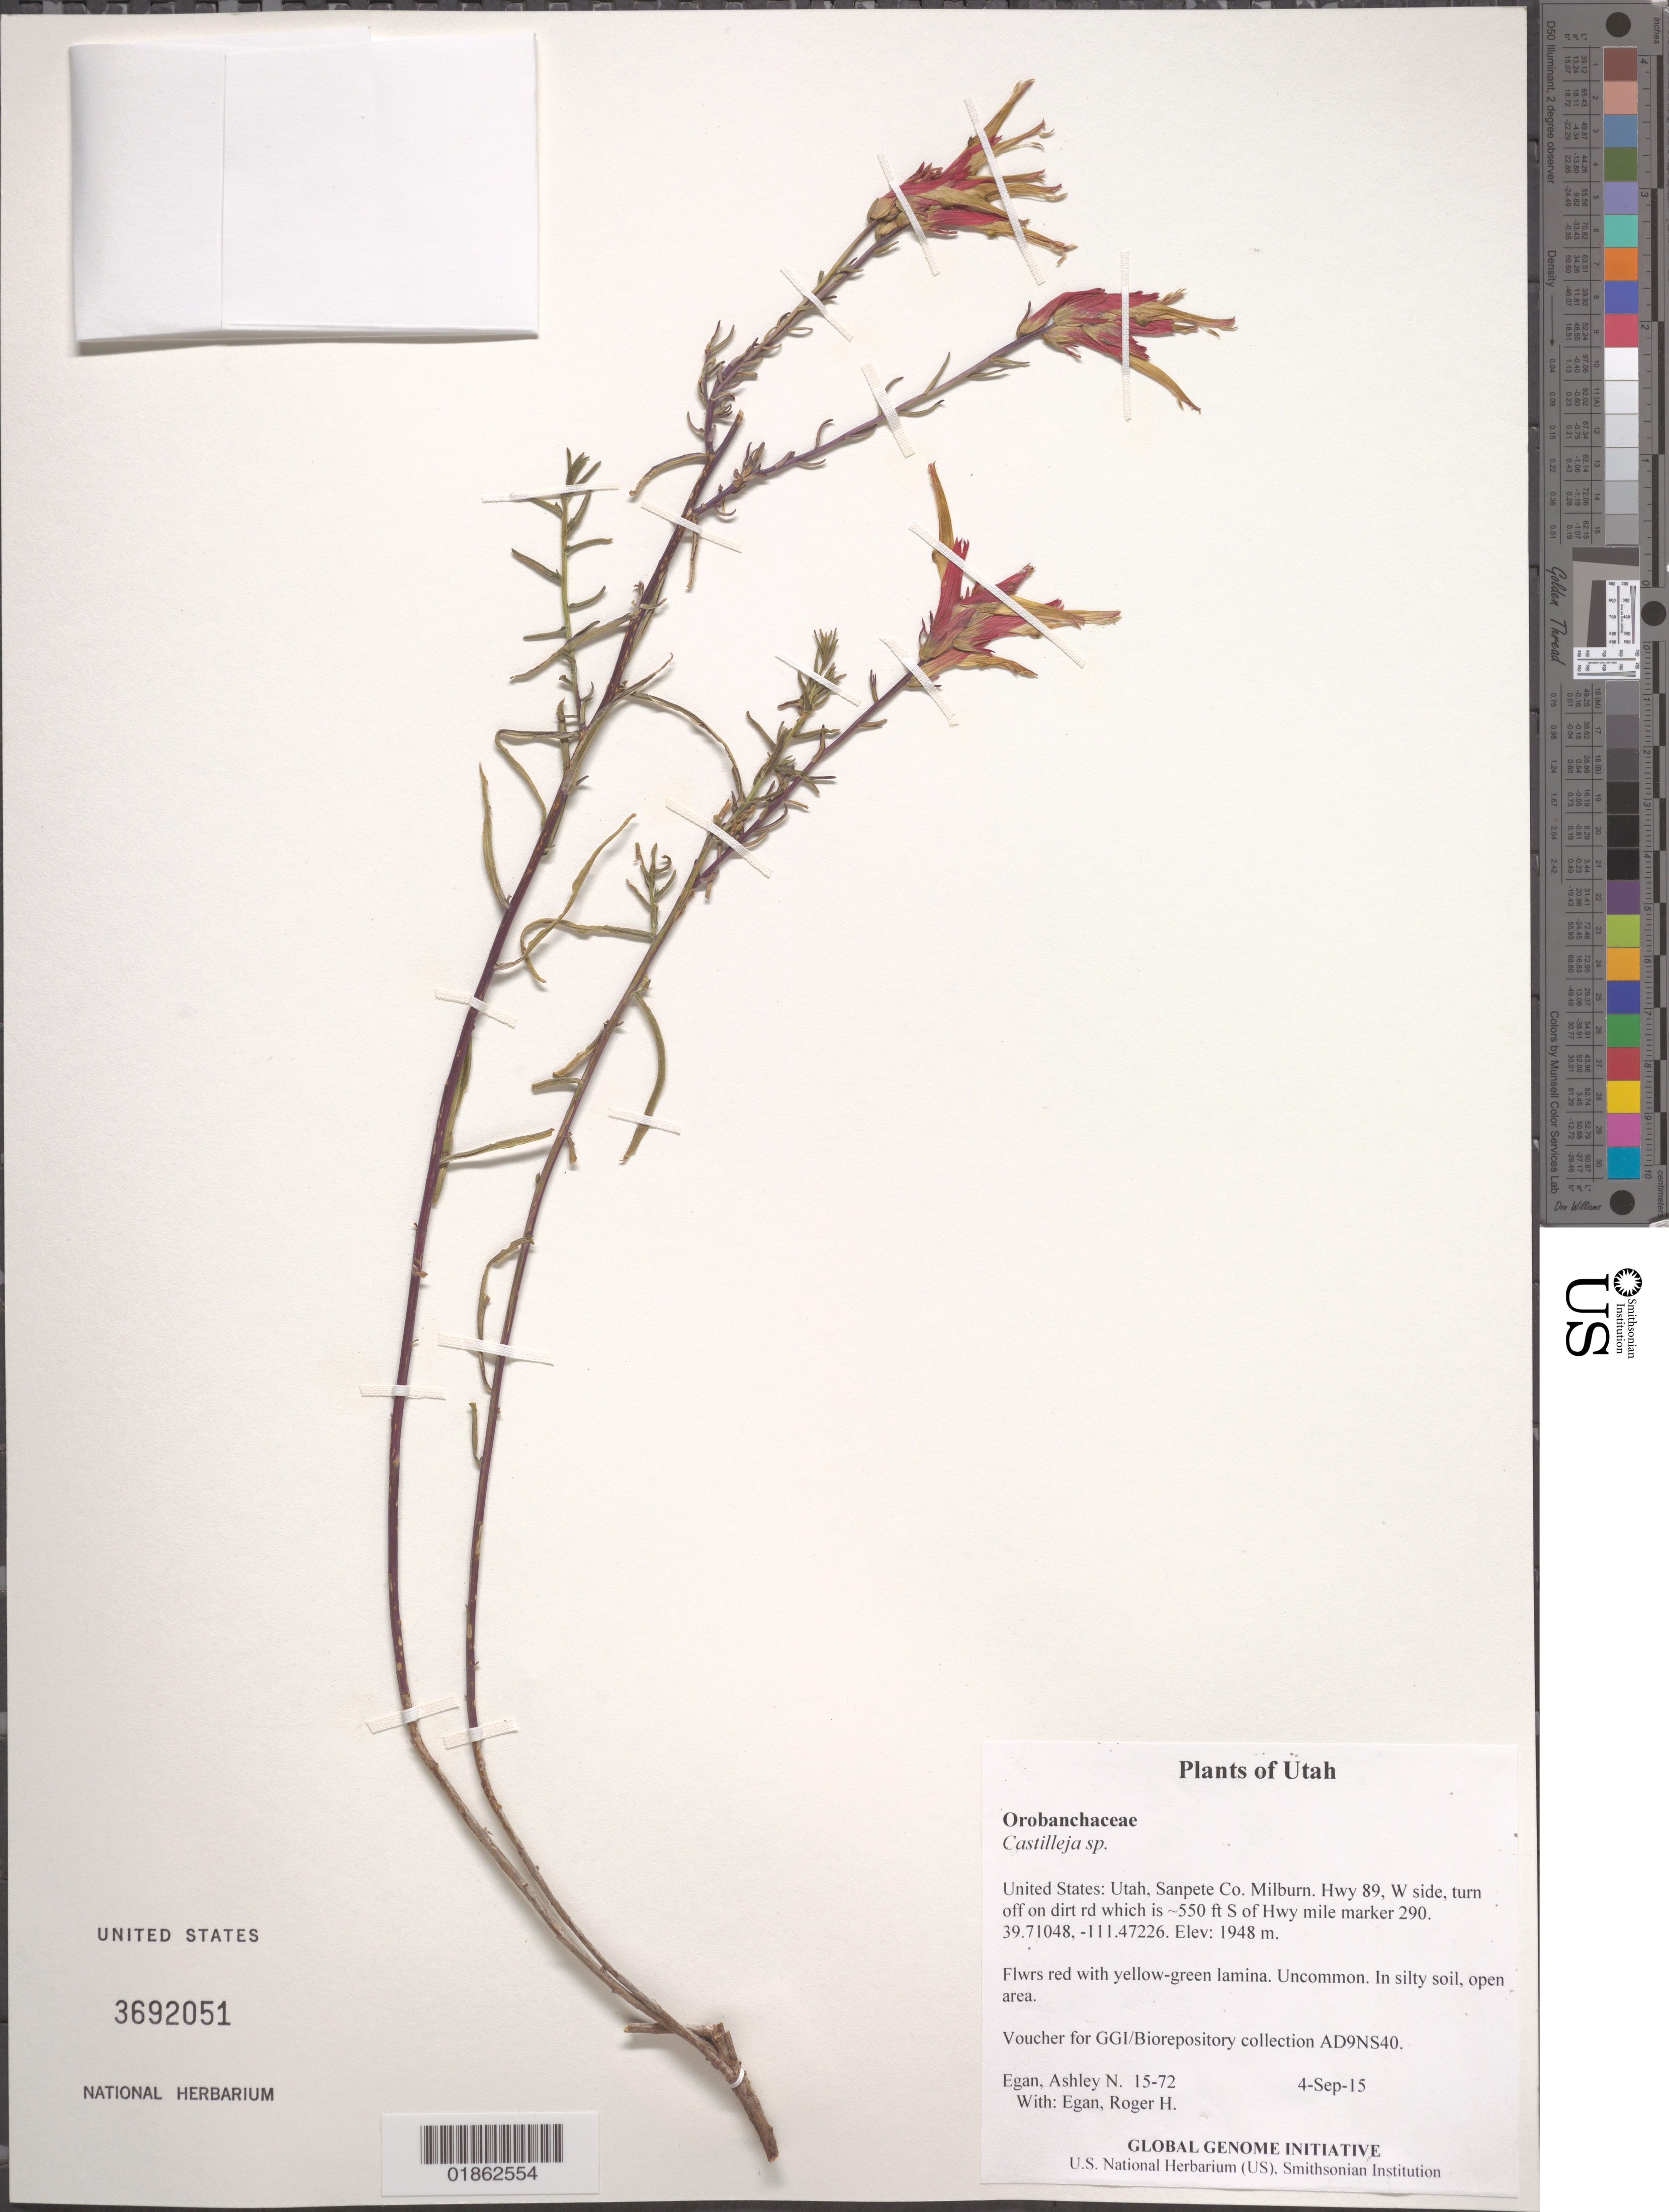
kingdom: Plantae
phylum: Tracheophyta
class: Magnoliopsida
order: Lamiales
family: Orobanchaceae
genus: Castilleja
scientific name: Castilleja sp.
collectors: A. N. Egan & R. H. Egan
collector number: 15-72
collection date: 2015-09-04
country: United States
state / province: Utah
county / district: Sanpete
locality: Milburn. Hwy 89, W side, turn off on dirt rd which is ~550 ft S of Hwy mile marker 290.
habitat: In silty soil, open area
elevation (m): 1948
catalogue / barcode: US 3692051